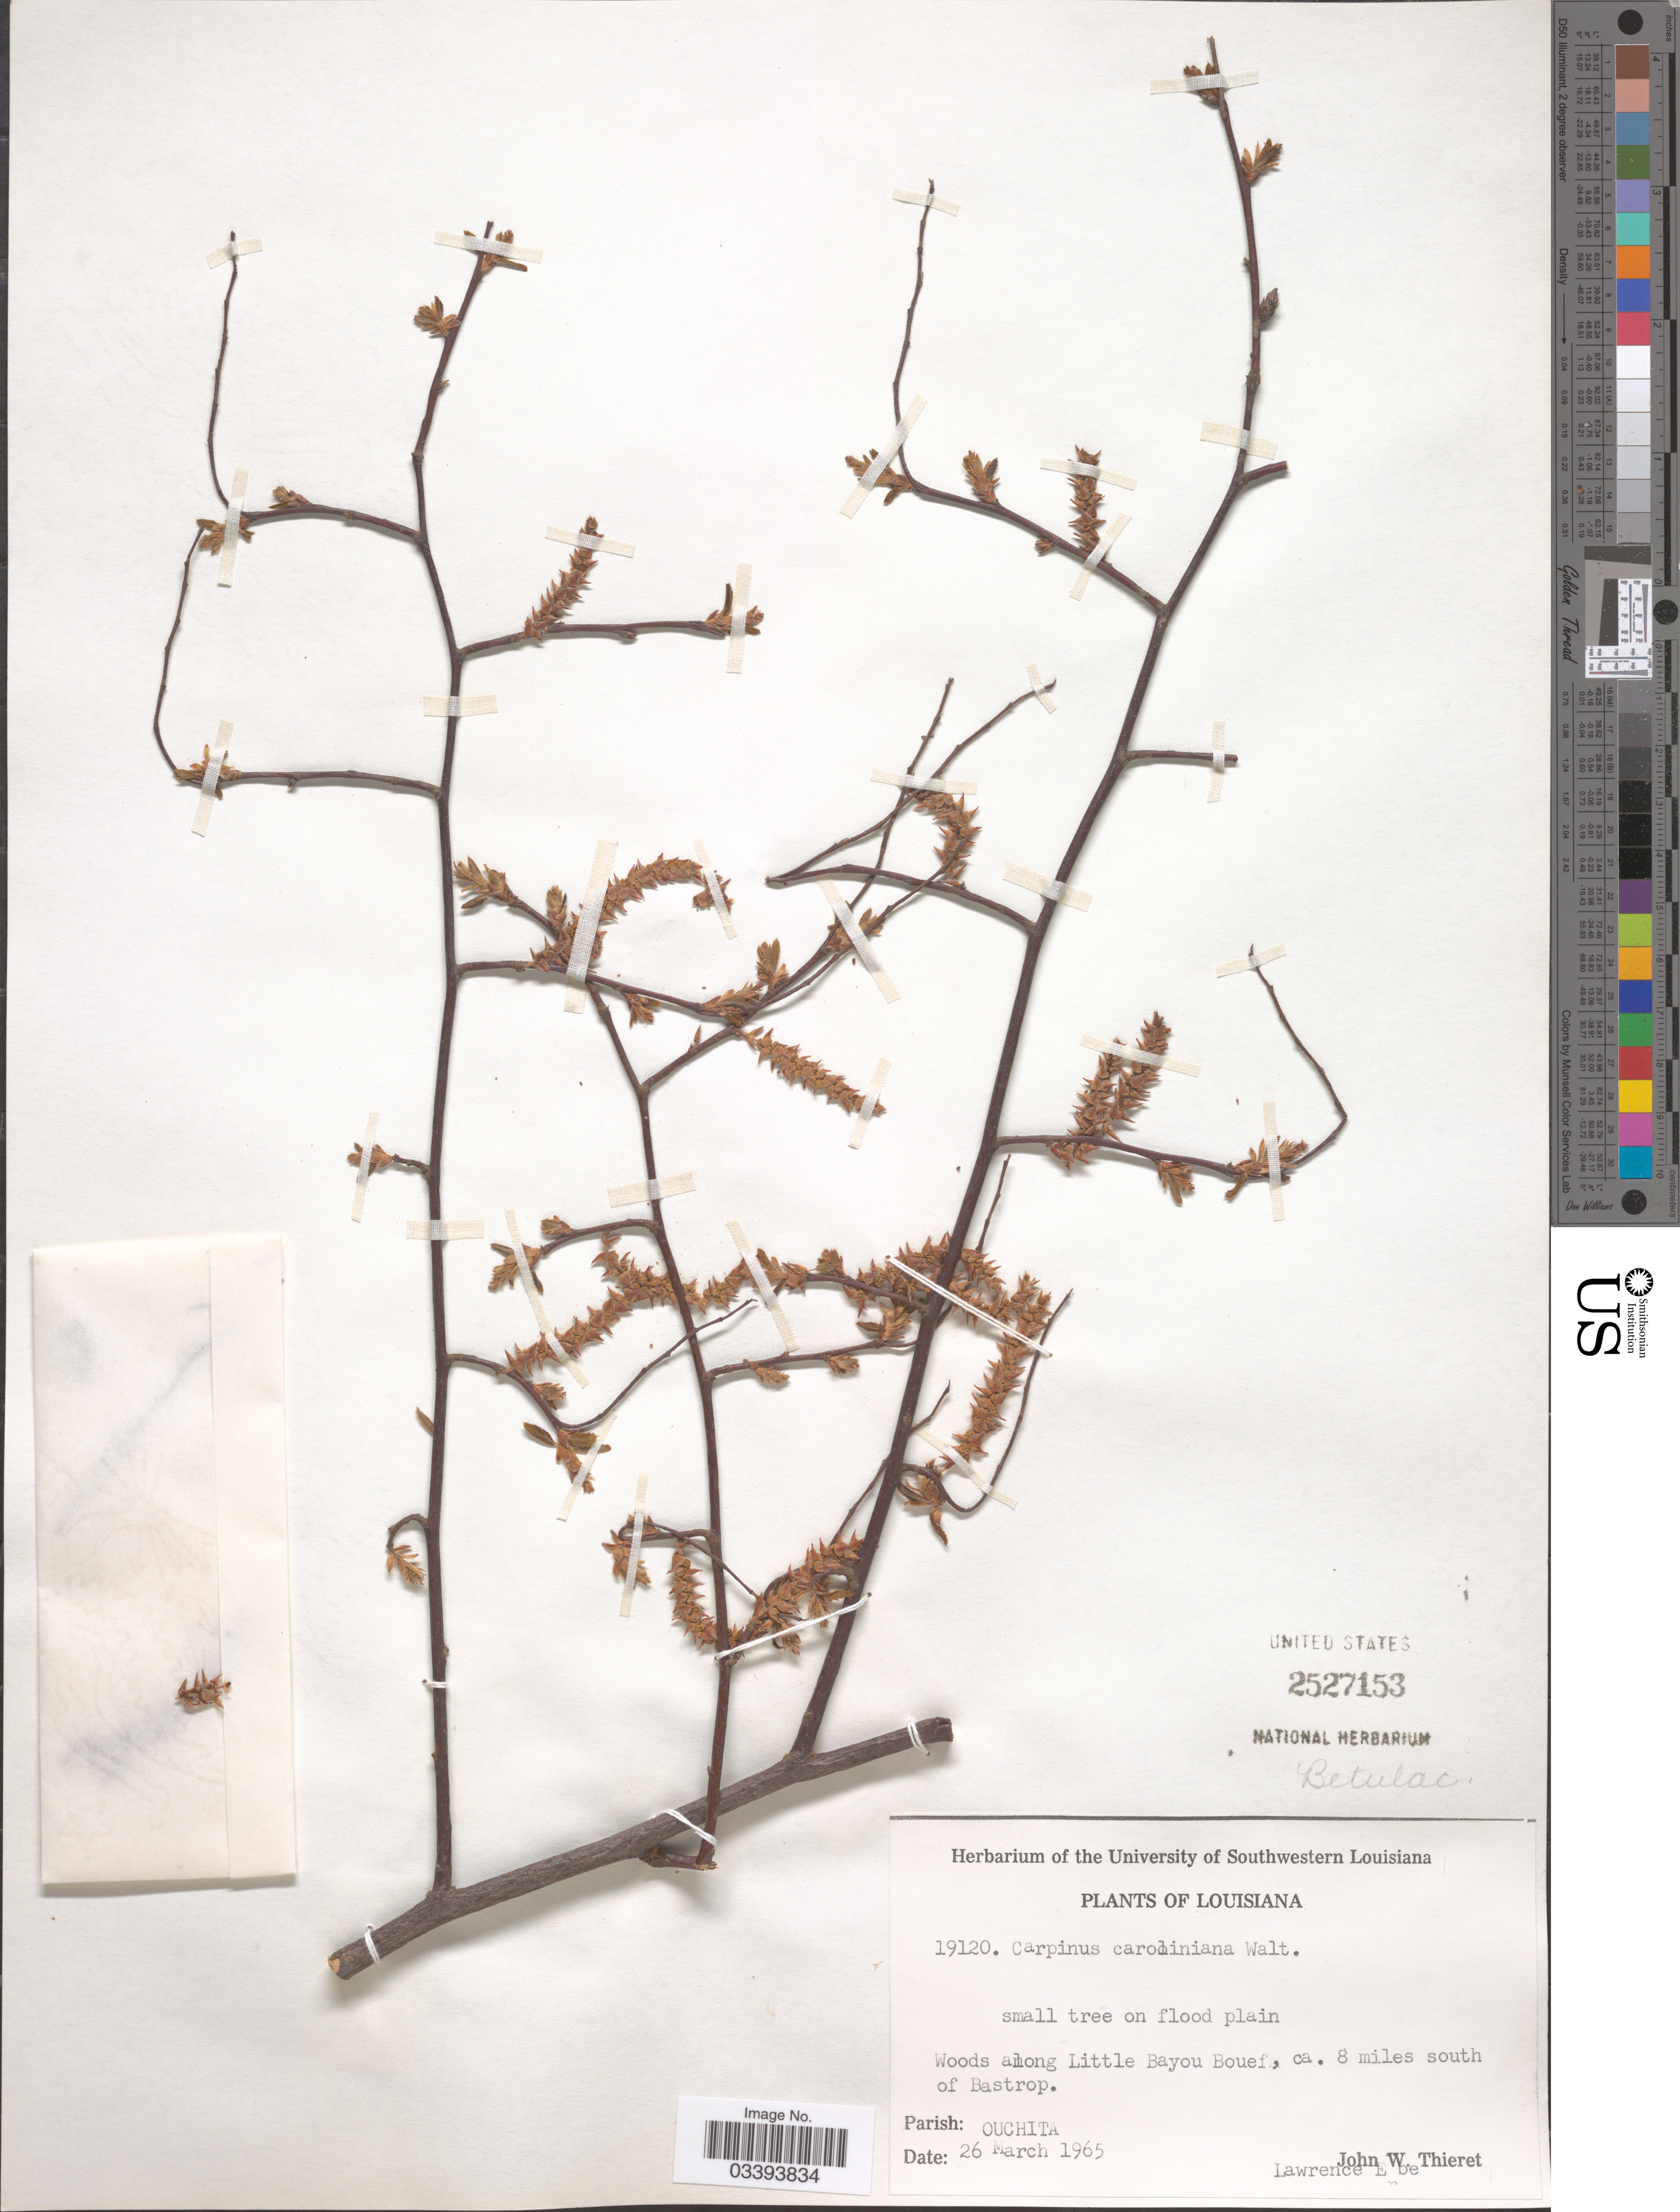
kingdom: Plantae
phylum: Tracheophyta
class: Magnoliopsida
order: Fagales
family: Betulaceae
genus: Carpinus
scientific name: Carpinus caroliniana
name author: Walter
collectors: J. W. Thieret & L. Erbe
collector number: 19120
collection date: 1965-03-26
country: United States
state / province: Louisiana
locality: Woods along Little Bayou Bouef, ca. 8 miles south of Bastrop. Parish: Ouchita.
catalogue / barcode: US 2527153